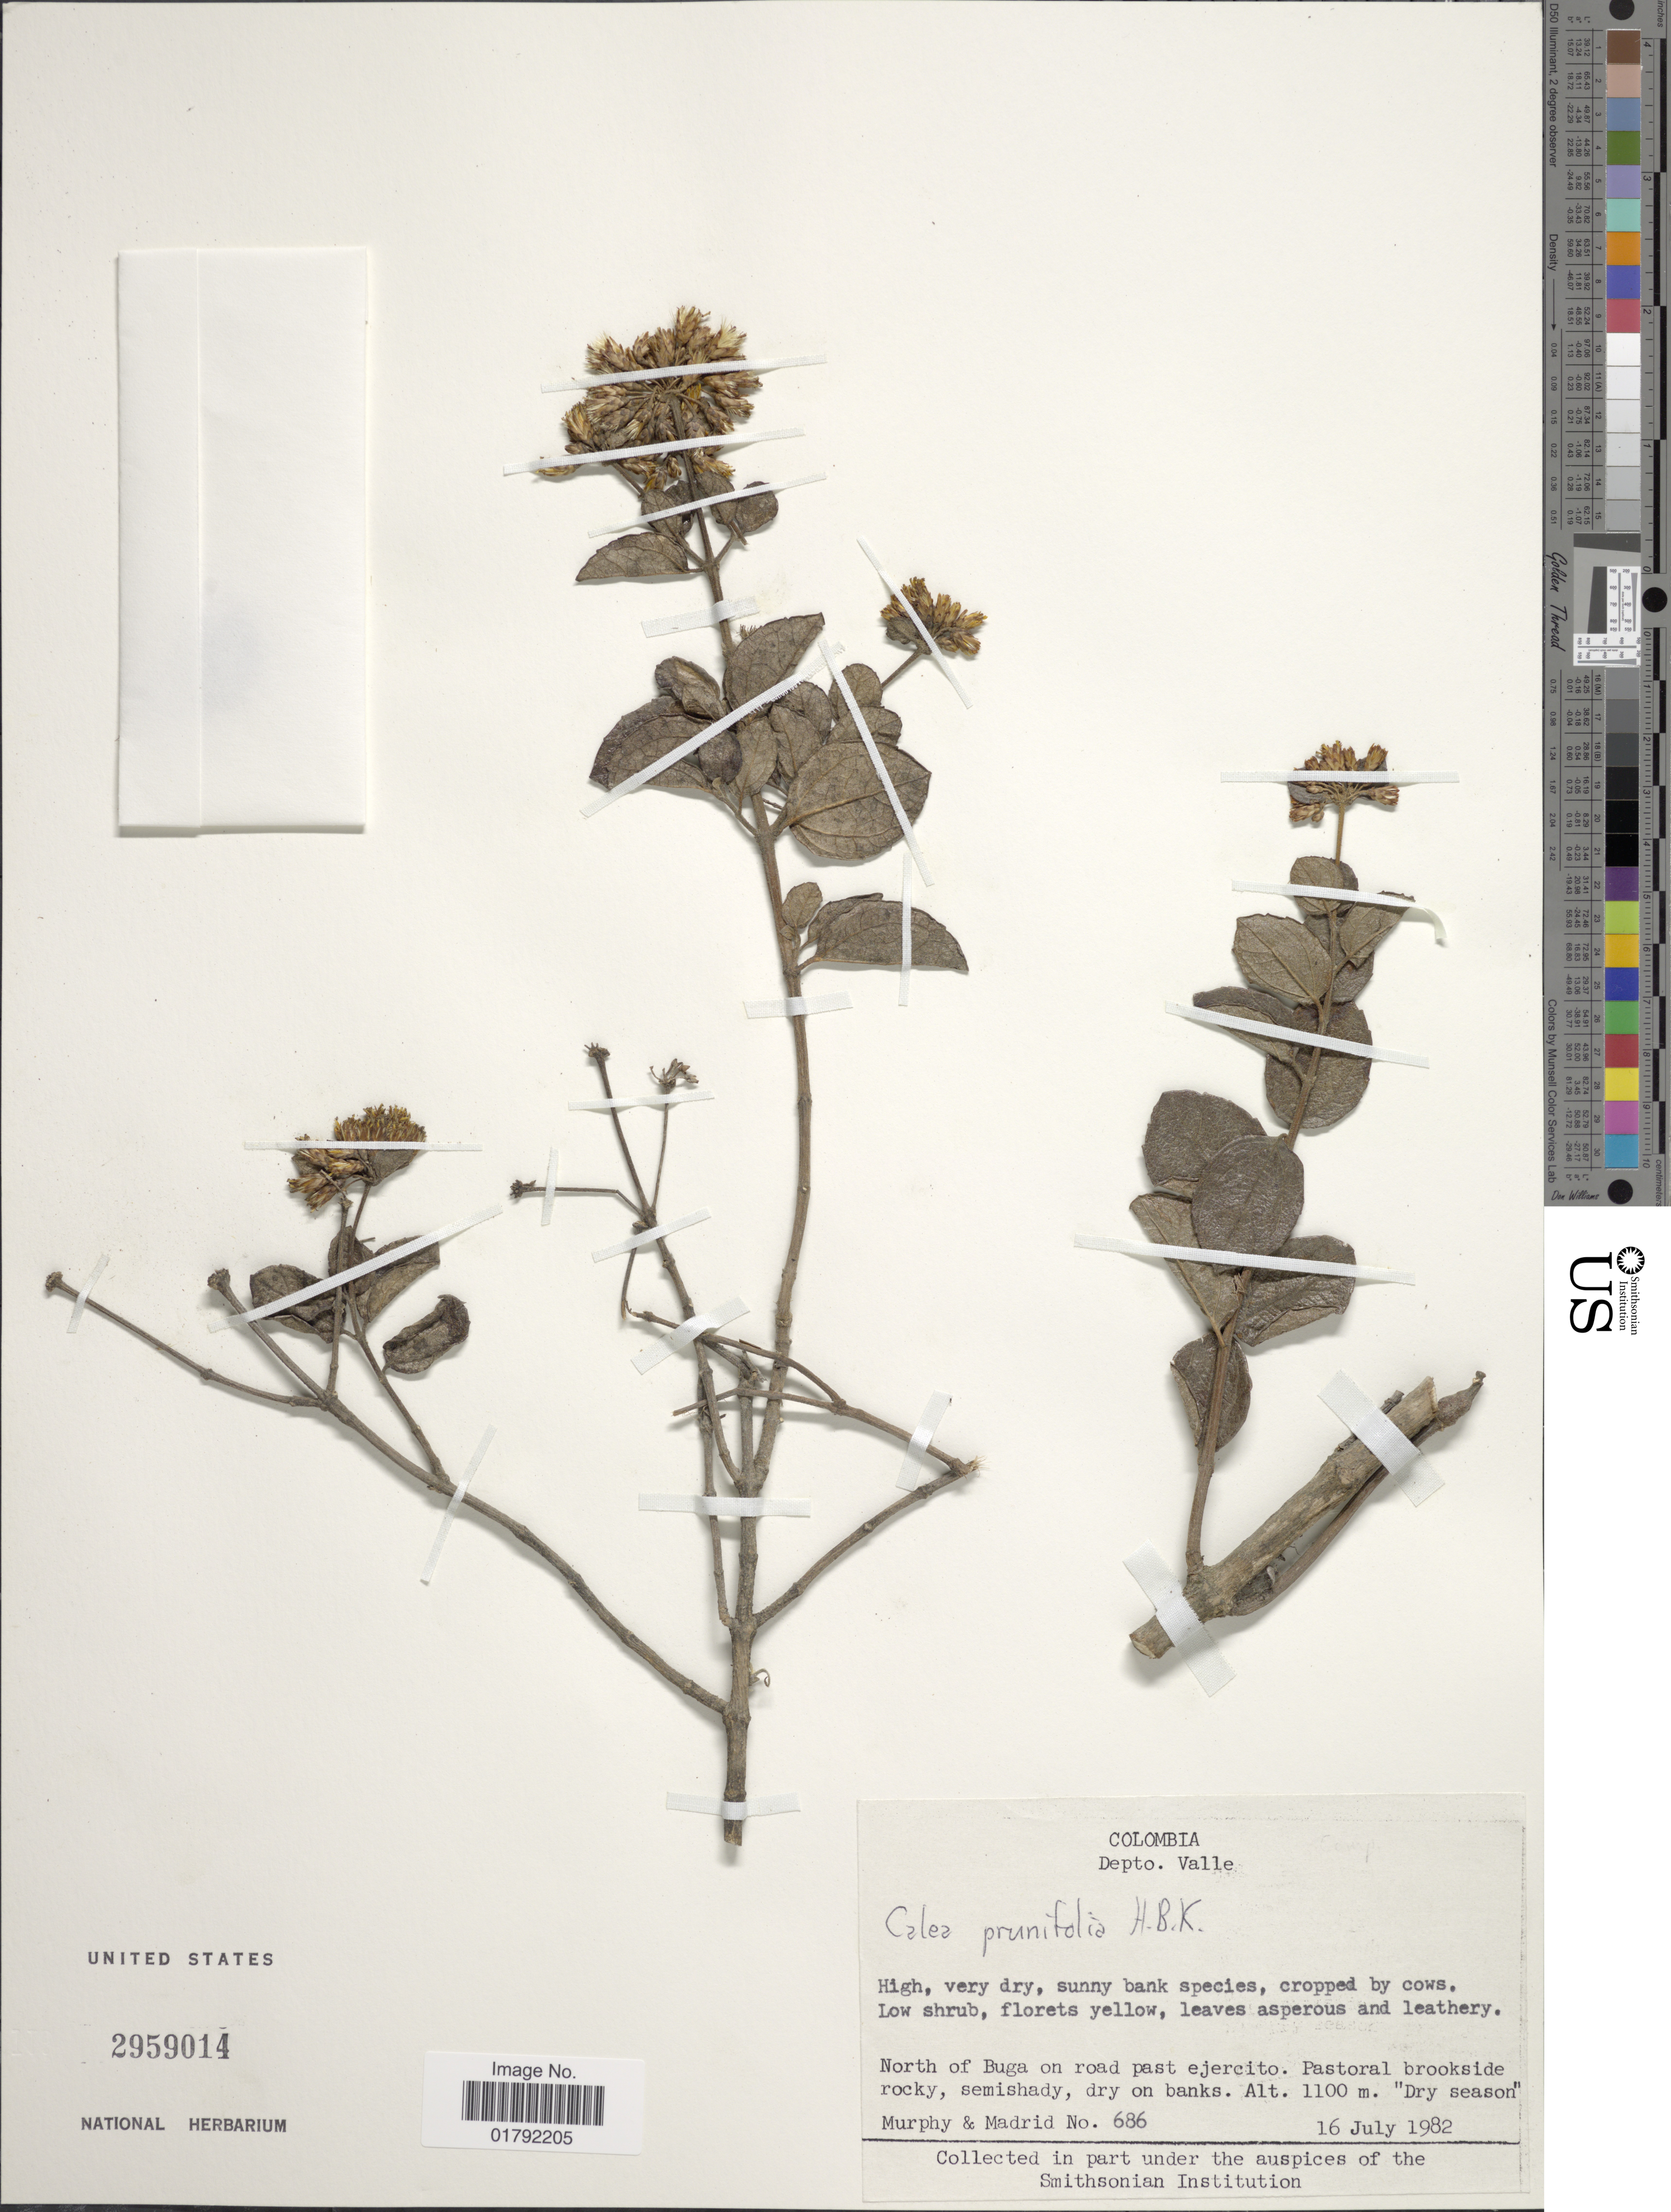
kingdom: Plantae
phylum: Tracheophyta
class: Magnoliopsida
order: Asterales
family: Asteraceae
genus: Calea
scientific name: Calea prunifolia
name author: Kunth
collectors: -. Murphy & -. Madrid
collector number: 686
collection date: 1982-07-16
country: Colombia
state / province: Valle del Cauca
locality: Valle, north of Buga on road past ejercito, Pastoral brookside.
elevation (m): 1100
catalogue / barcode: US 2959014